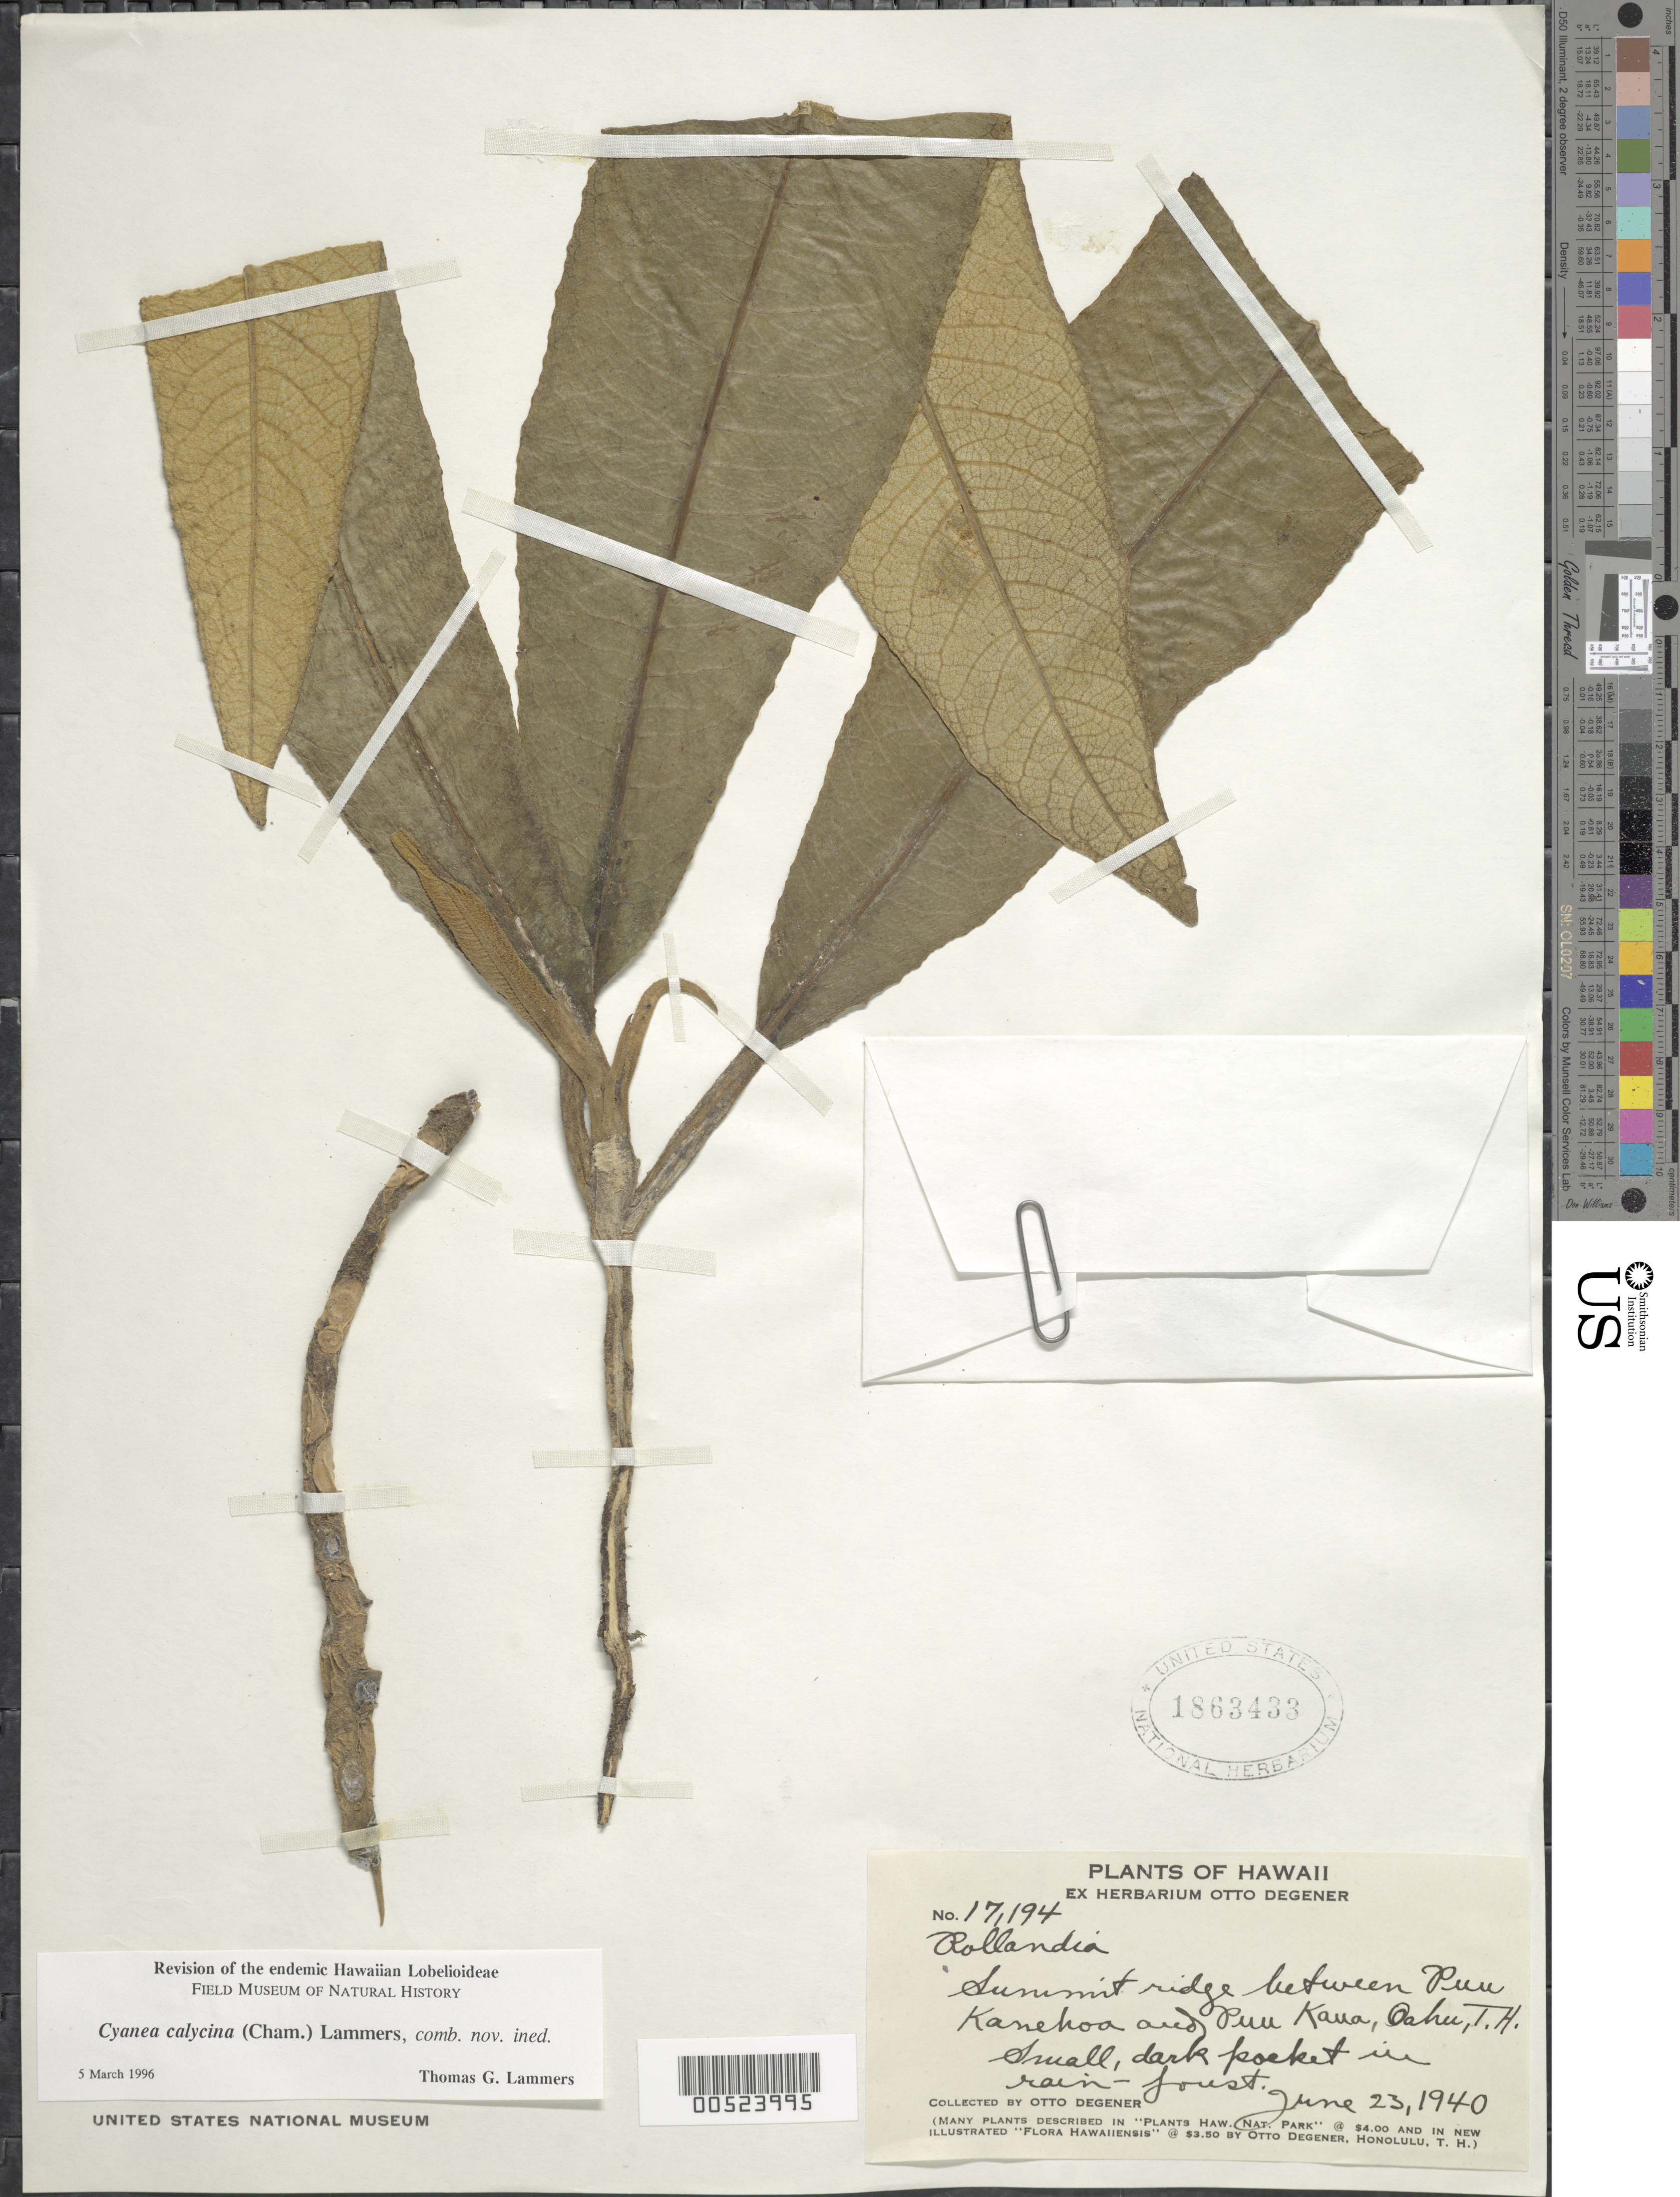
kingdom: Plantae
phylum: Tracheophyta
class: Magnoliopsida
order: Asterales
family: Campanulaceae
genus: Cyanea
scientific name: Cyanea calycina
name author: (Cham.) Lammers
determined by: Lammers, T. G.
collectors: O. Degener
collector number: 17194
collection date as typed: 23 Jun 1940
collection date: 1940-06-23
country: United States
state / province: Hawaii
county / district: Honolulu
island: Oahu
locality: Summit ridge between Puu Kanehoa and Puu Kaua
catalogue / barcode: US 1863433